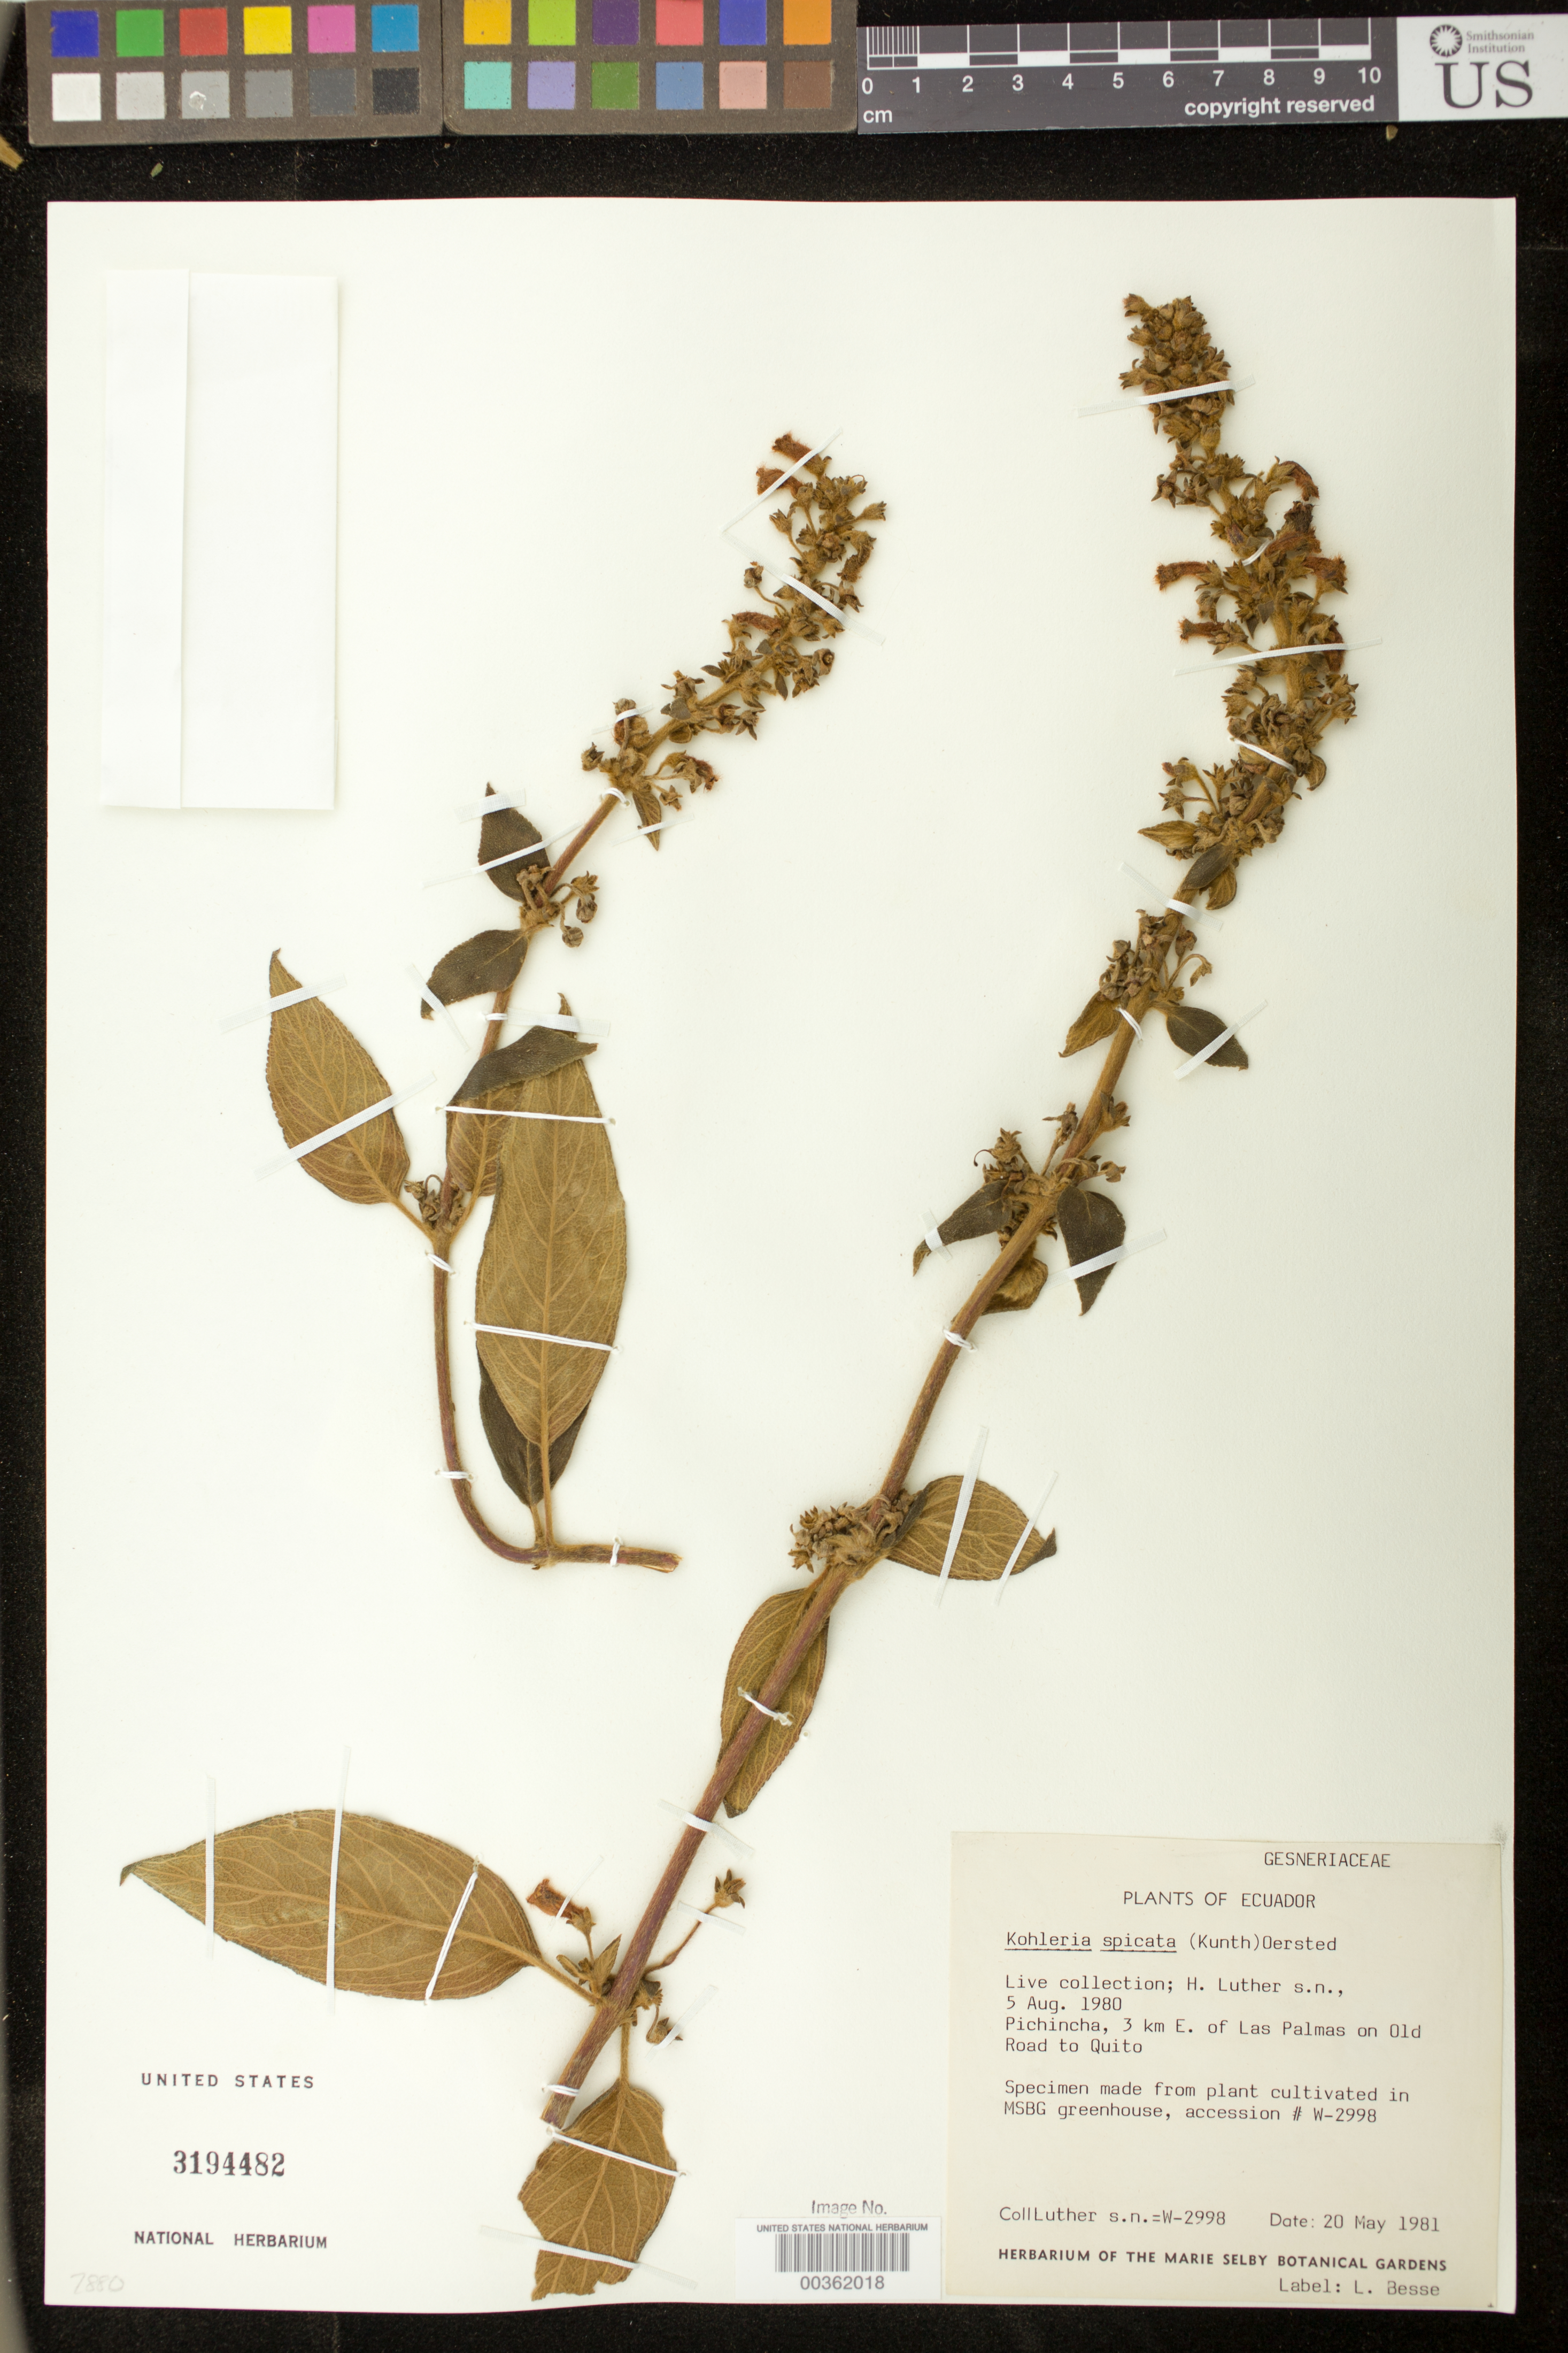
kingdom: Plantae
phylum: Tracheophyta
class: Magnoliopsida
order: Lamiales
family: Gesneriaceae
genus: Kohleria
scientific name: Kohleria spicata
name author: (Kunth) Oerst.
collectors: H. J. Wiehler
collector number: W-2998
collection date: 1981-05-20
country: United States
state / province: Florida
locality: Marie Selby Botanical Gardens.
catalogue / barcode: US 3194482